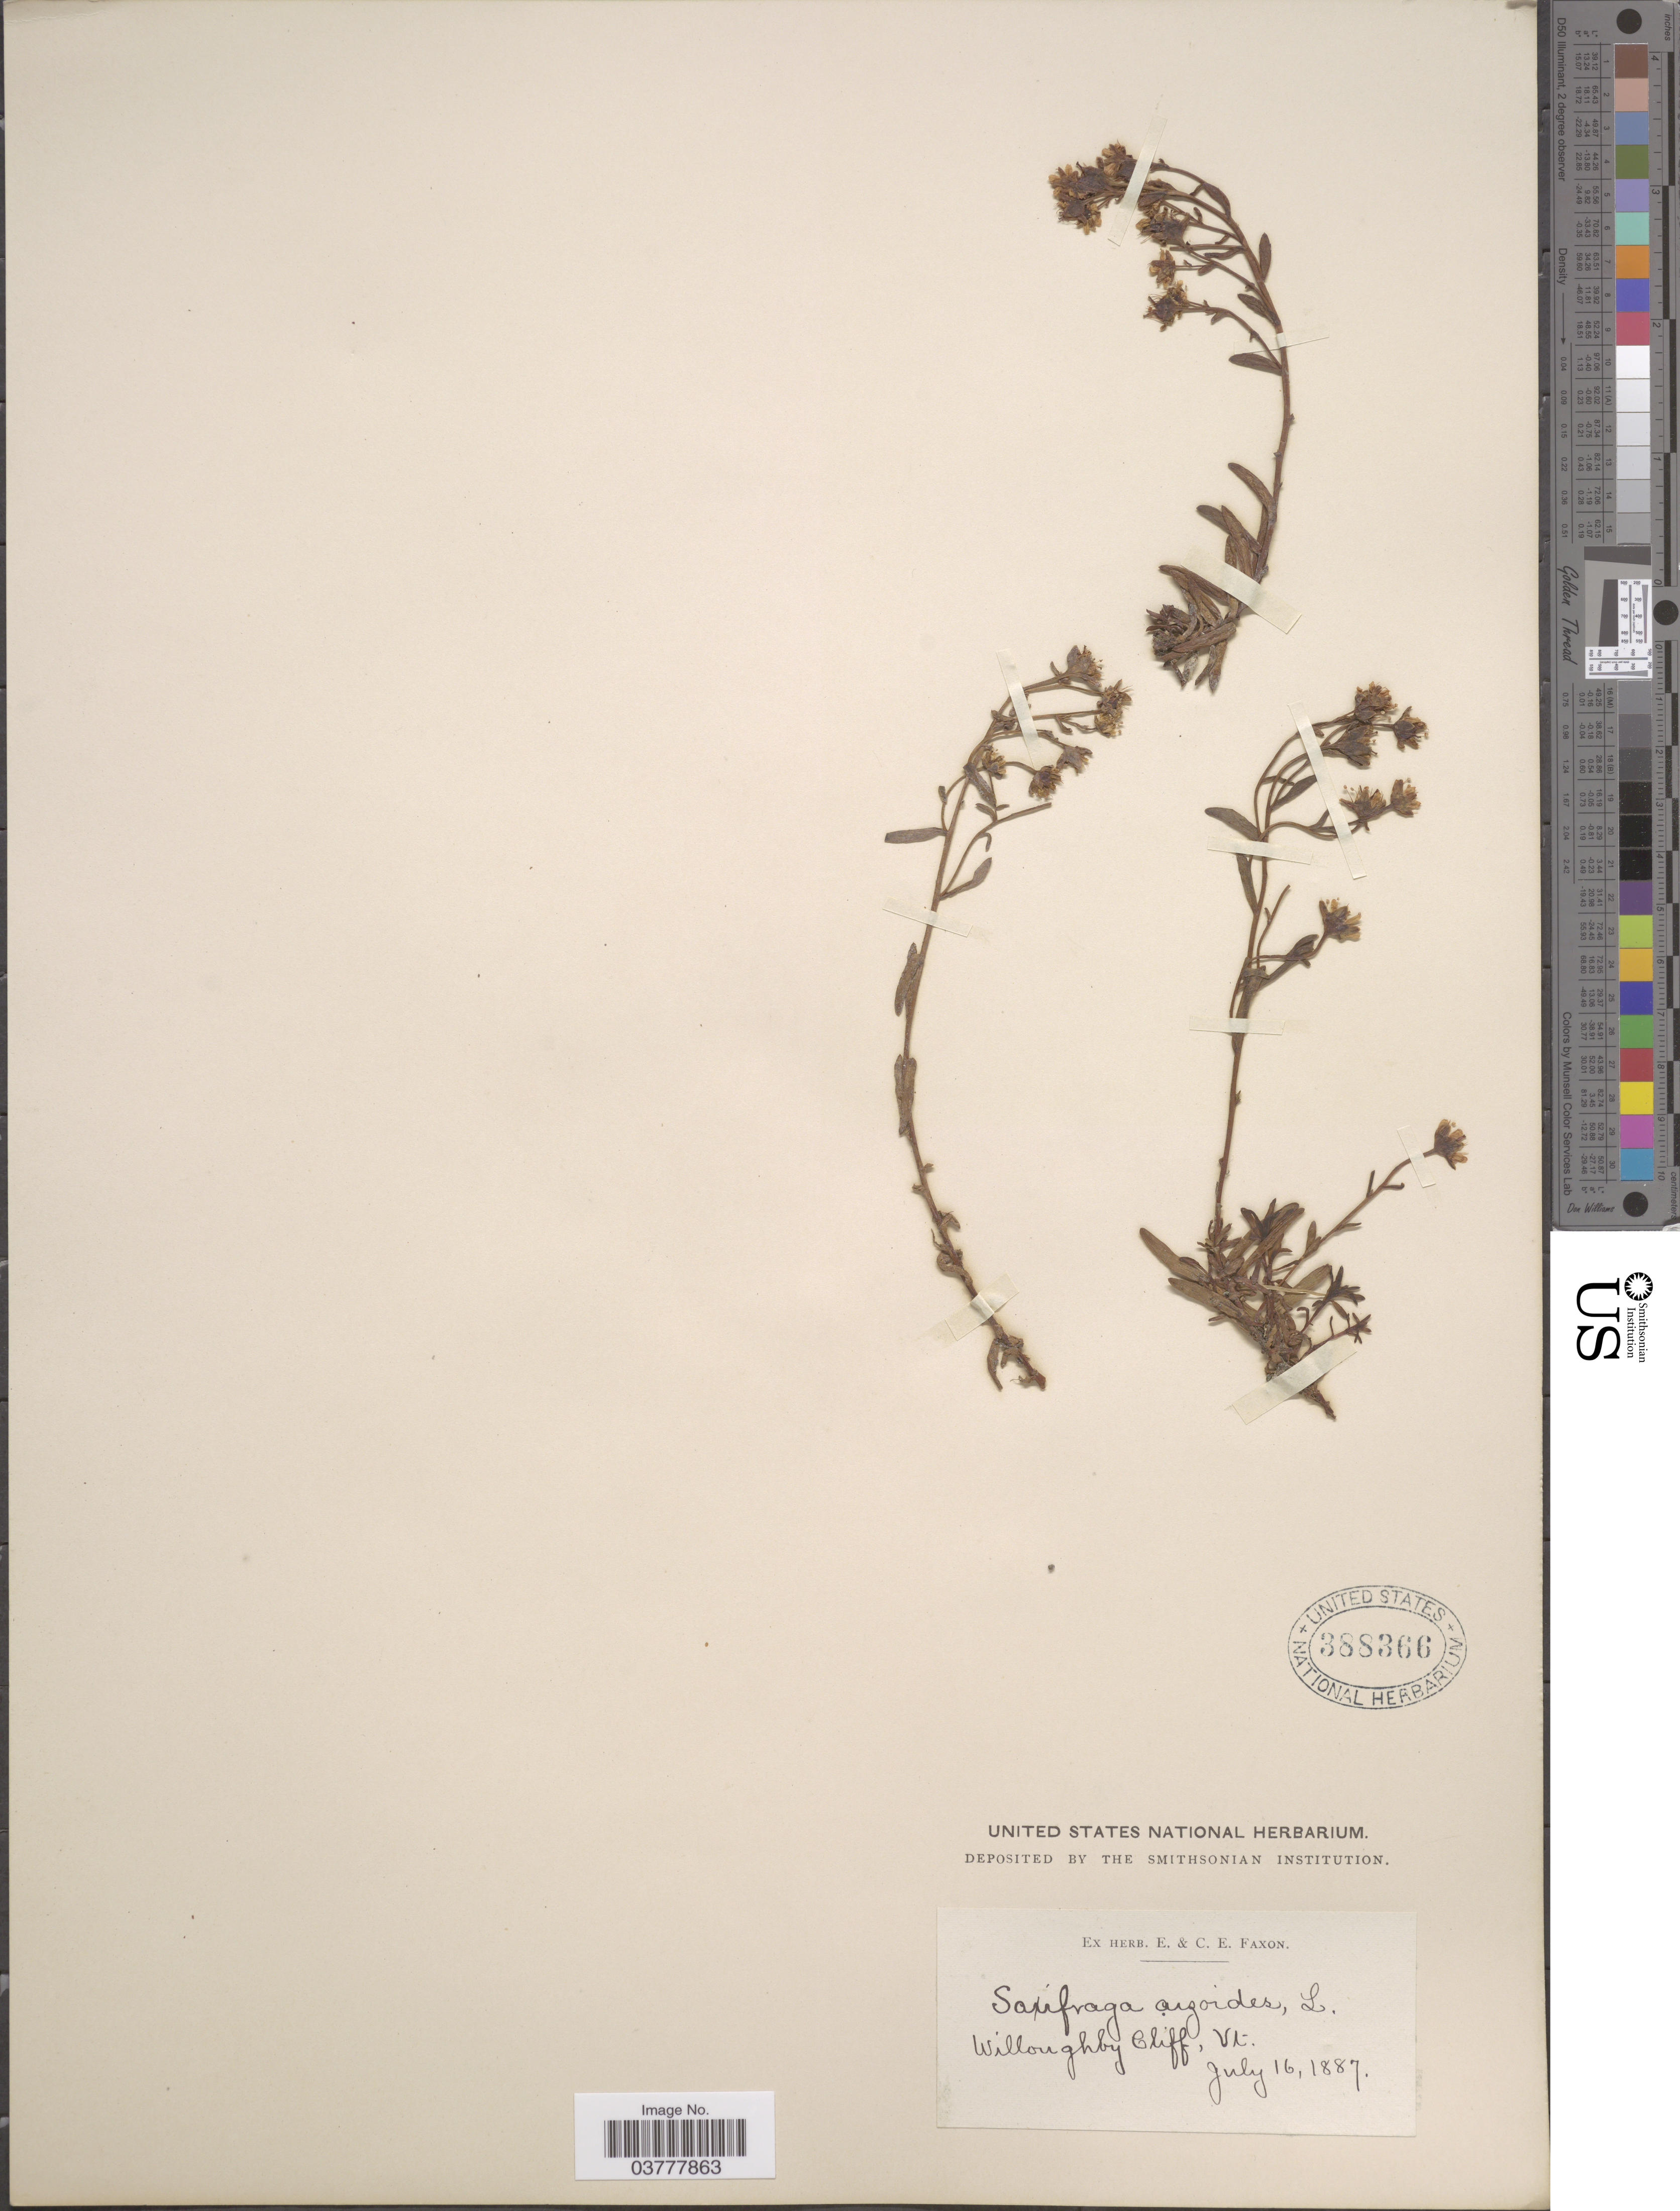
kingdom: Plantae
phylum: Tracheophyta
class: Magnoliopsida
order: Saxifragales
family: Saxifragaceae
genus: Saxifraga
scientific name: Saxifraga aizoides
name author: L.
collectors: ex herb. E. & C.E. Faxon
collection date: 1887-07-16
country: United States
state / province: Vermont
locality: Willoughby Cliff.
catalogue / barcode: US 388366